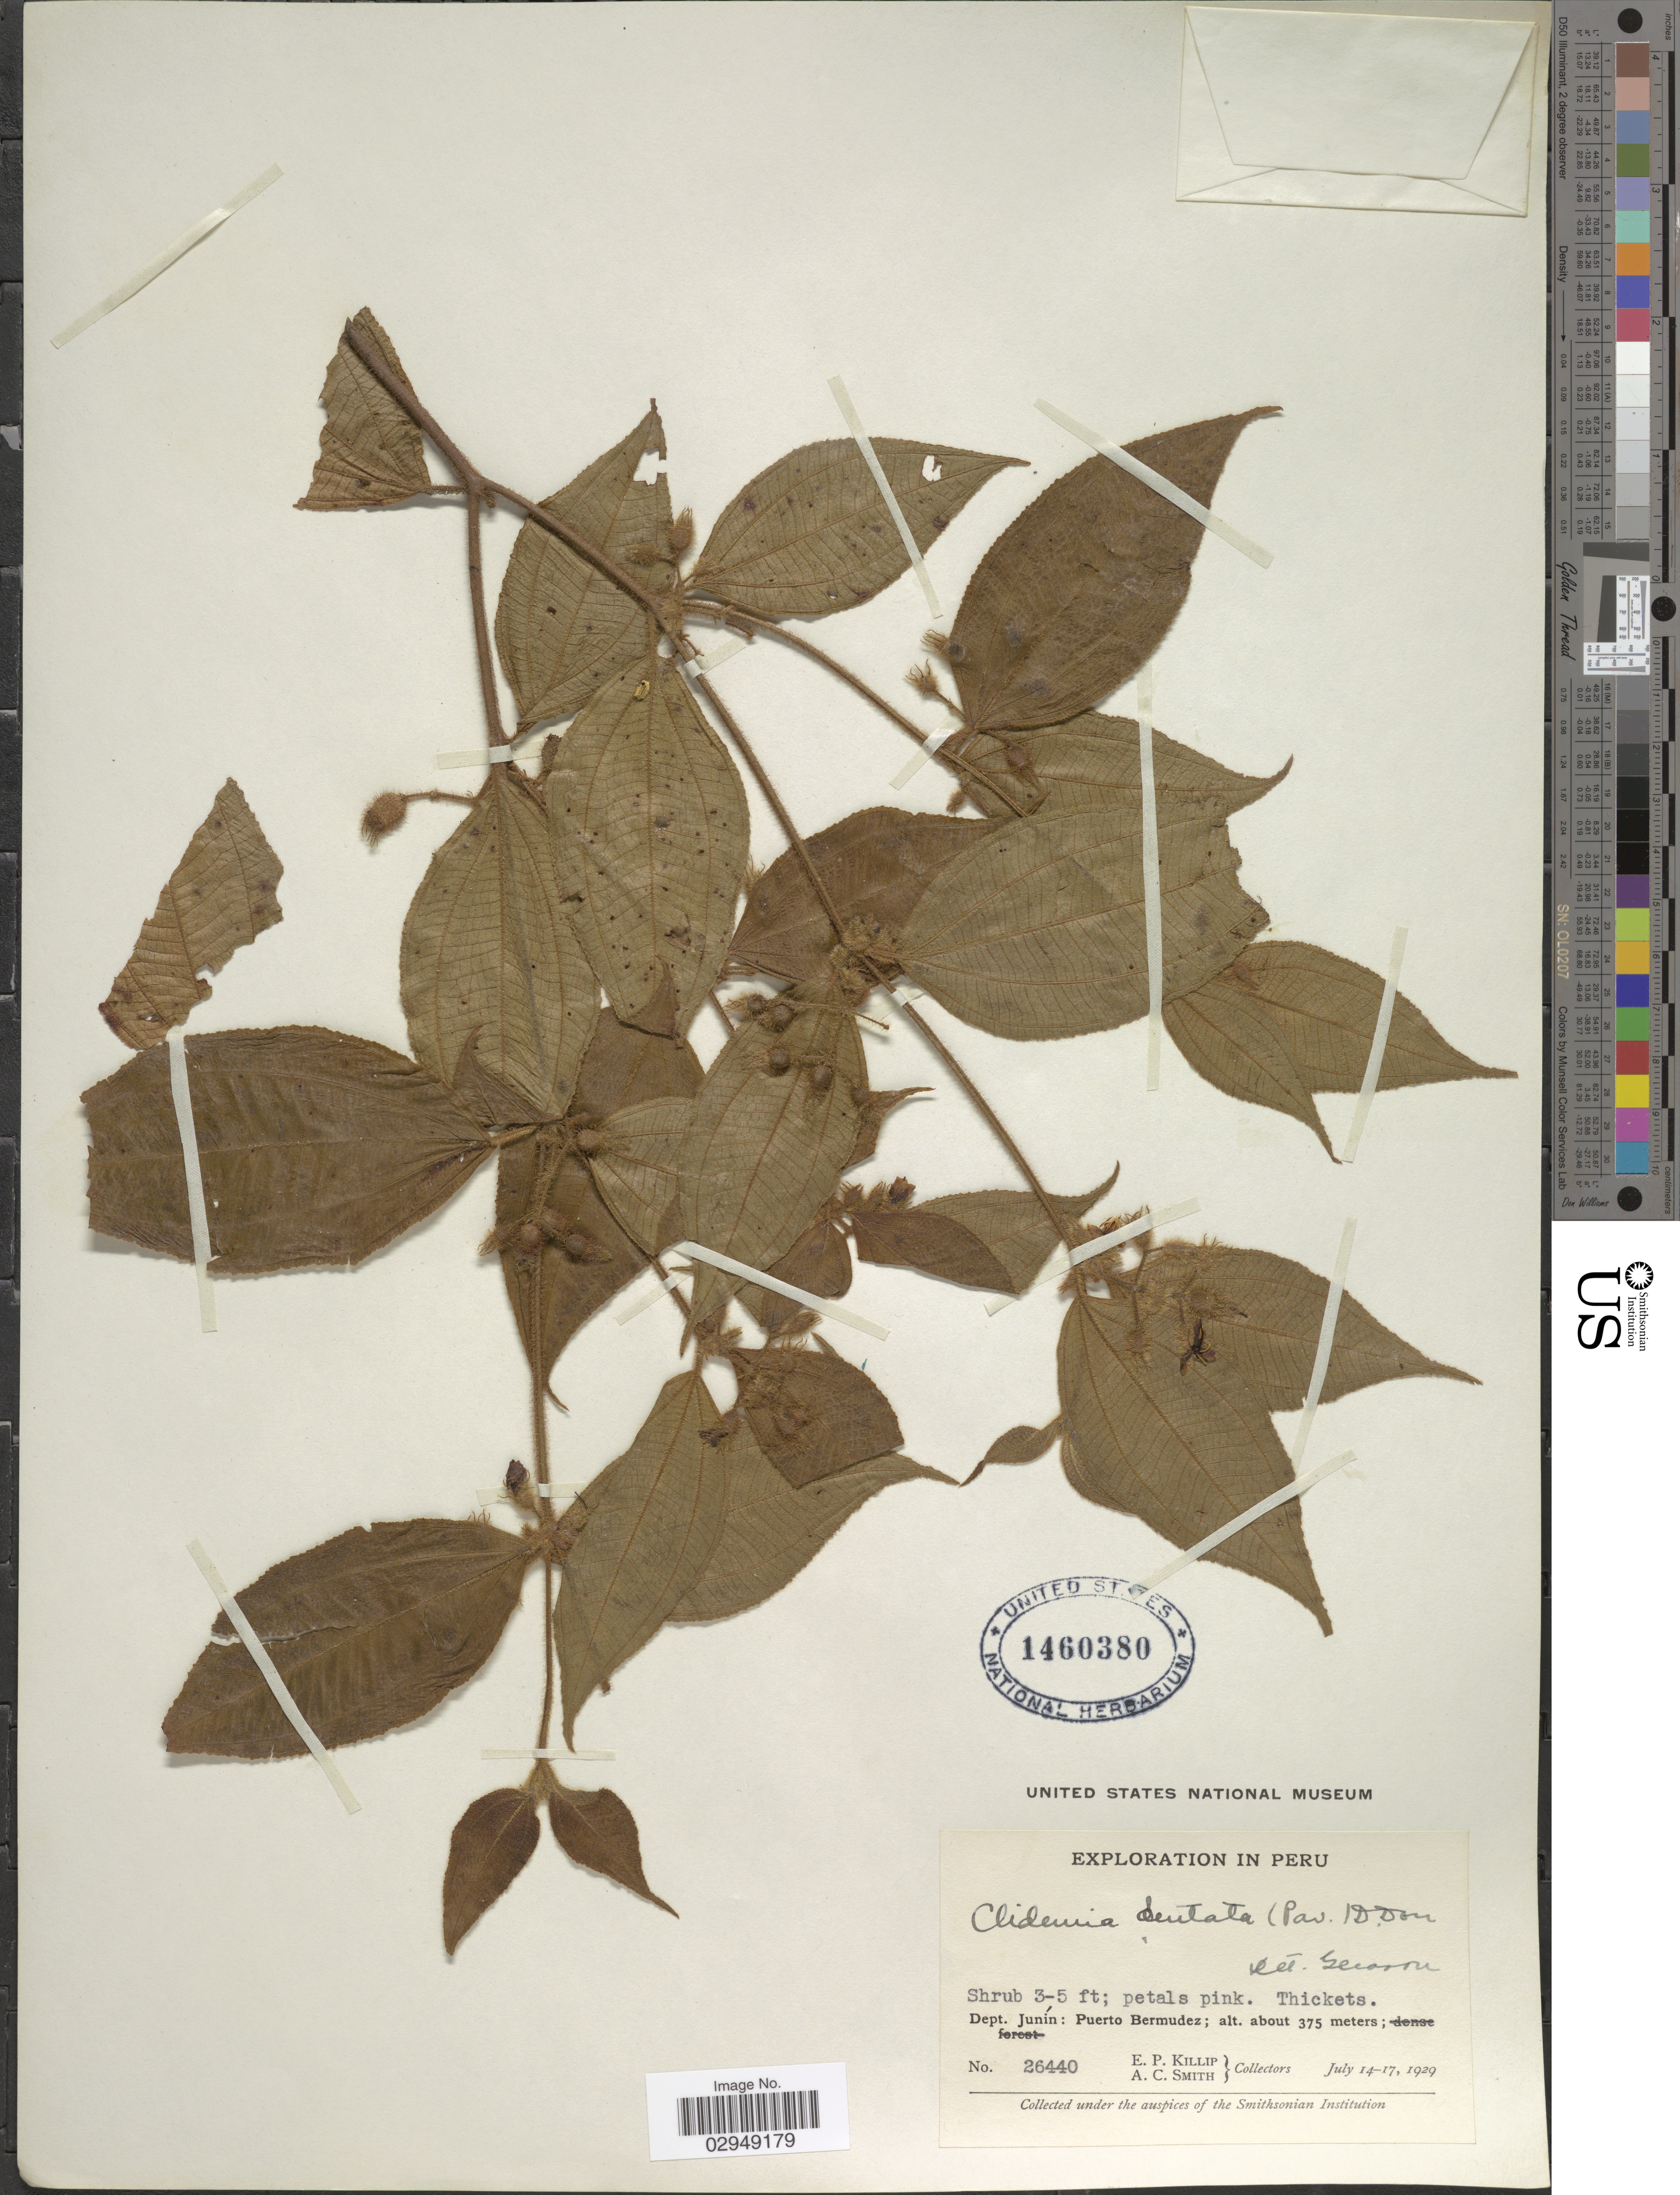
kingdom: Plantae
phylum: Tracheophyta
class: Magnoliopsida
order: Myrtales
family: Melastomataceae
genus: Clidemia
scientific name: Clidemia dentata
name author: D. Don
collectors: E. P. Killip & A. C. Smith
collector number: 26440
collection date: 1929-07-04/1929-07-17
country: Peru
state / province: Junín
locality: Dept. Junín, Puerto Bermudez.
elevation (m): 375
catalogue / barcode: US 1460380